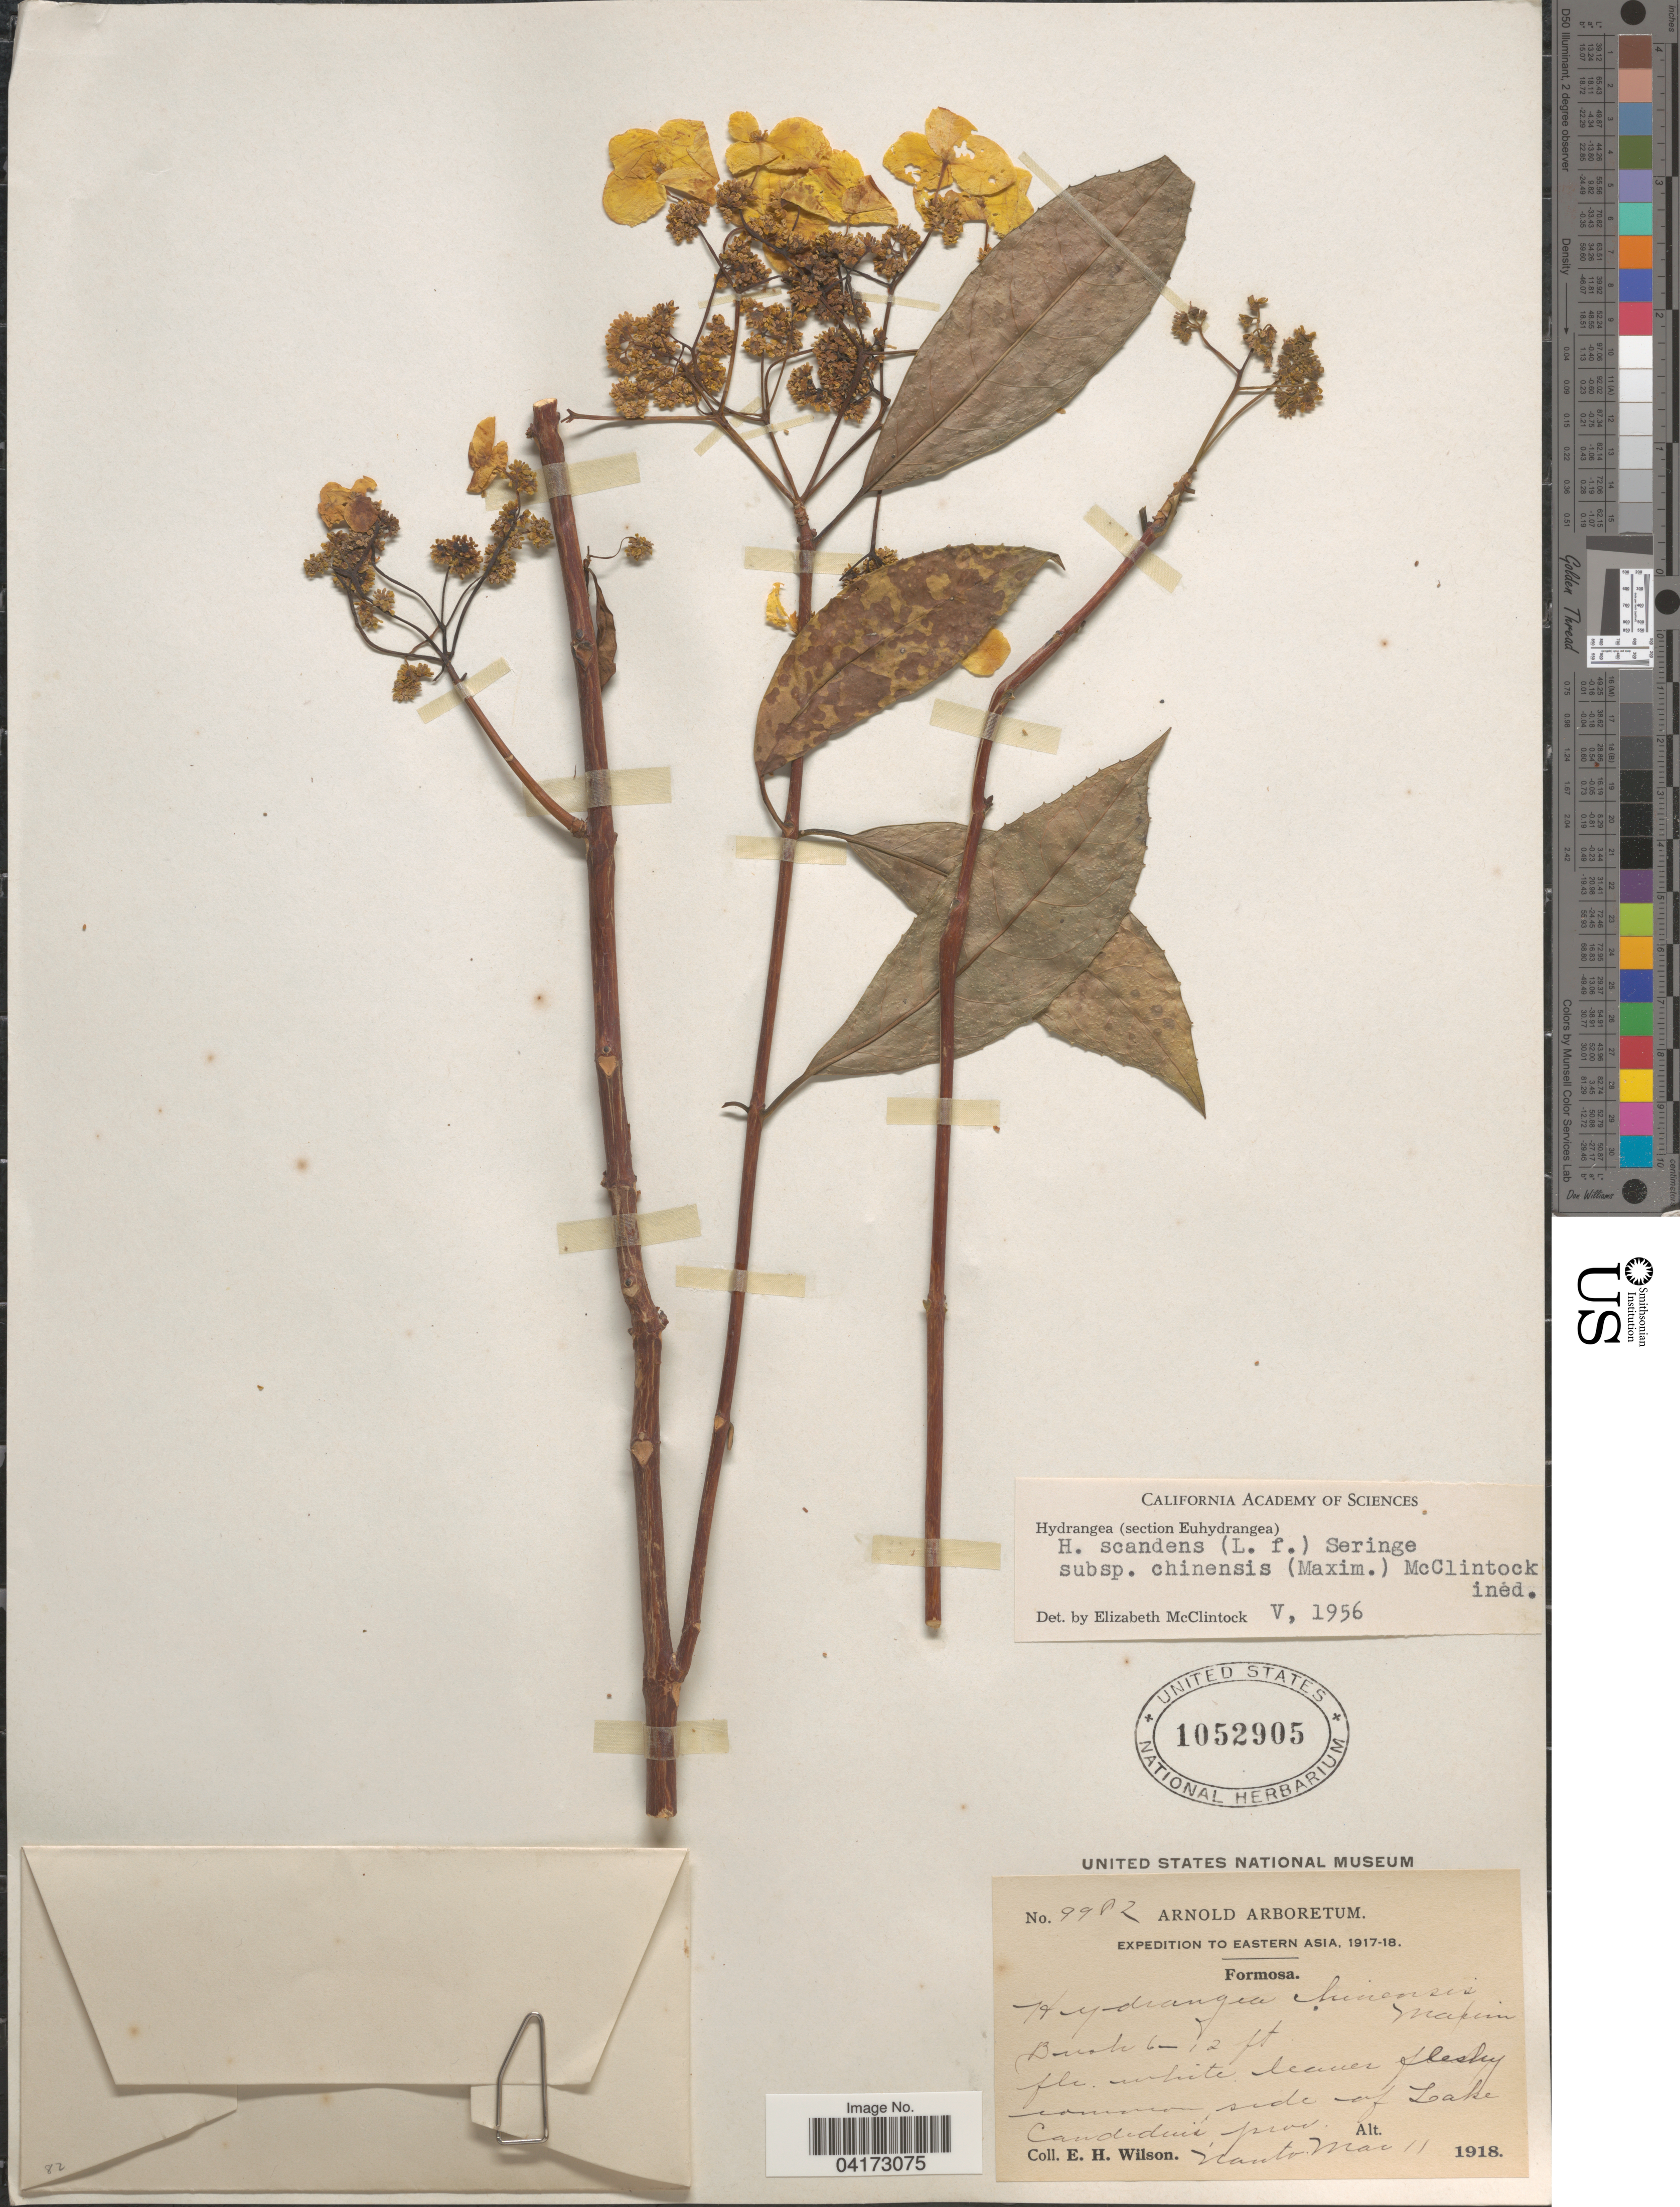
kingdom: Plantae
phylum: Tracheophyta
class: Magnoliopsida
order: Cornales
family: Hydrangeaceae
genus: Hydrangea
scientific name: Hydrangea scandens subsp. chinensis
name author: (Maxim.) E. M. McClint.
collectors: E. Wilson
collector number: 9982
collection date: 1918-03-11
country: Taiwan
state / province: Nantou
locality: Expedition to Eastern Asia, 1917-18. Formosa. Side of Lake Candeduis [interpreted], prov. Nanto.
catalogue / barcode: US 1052905